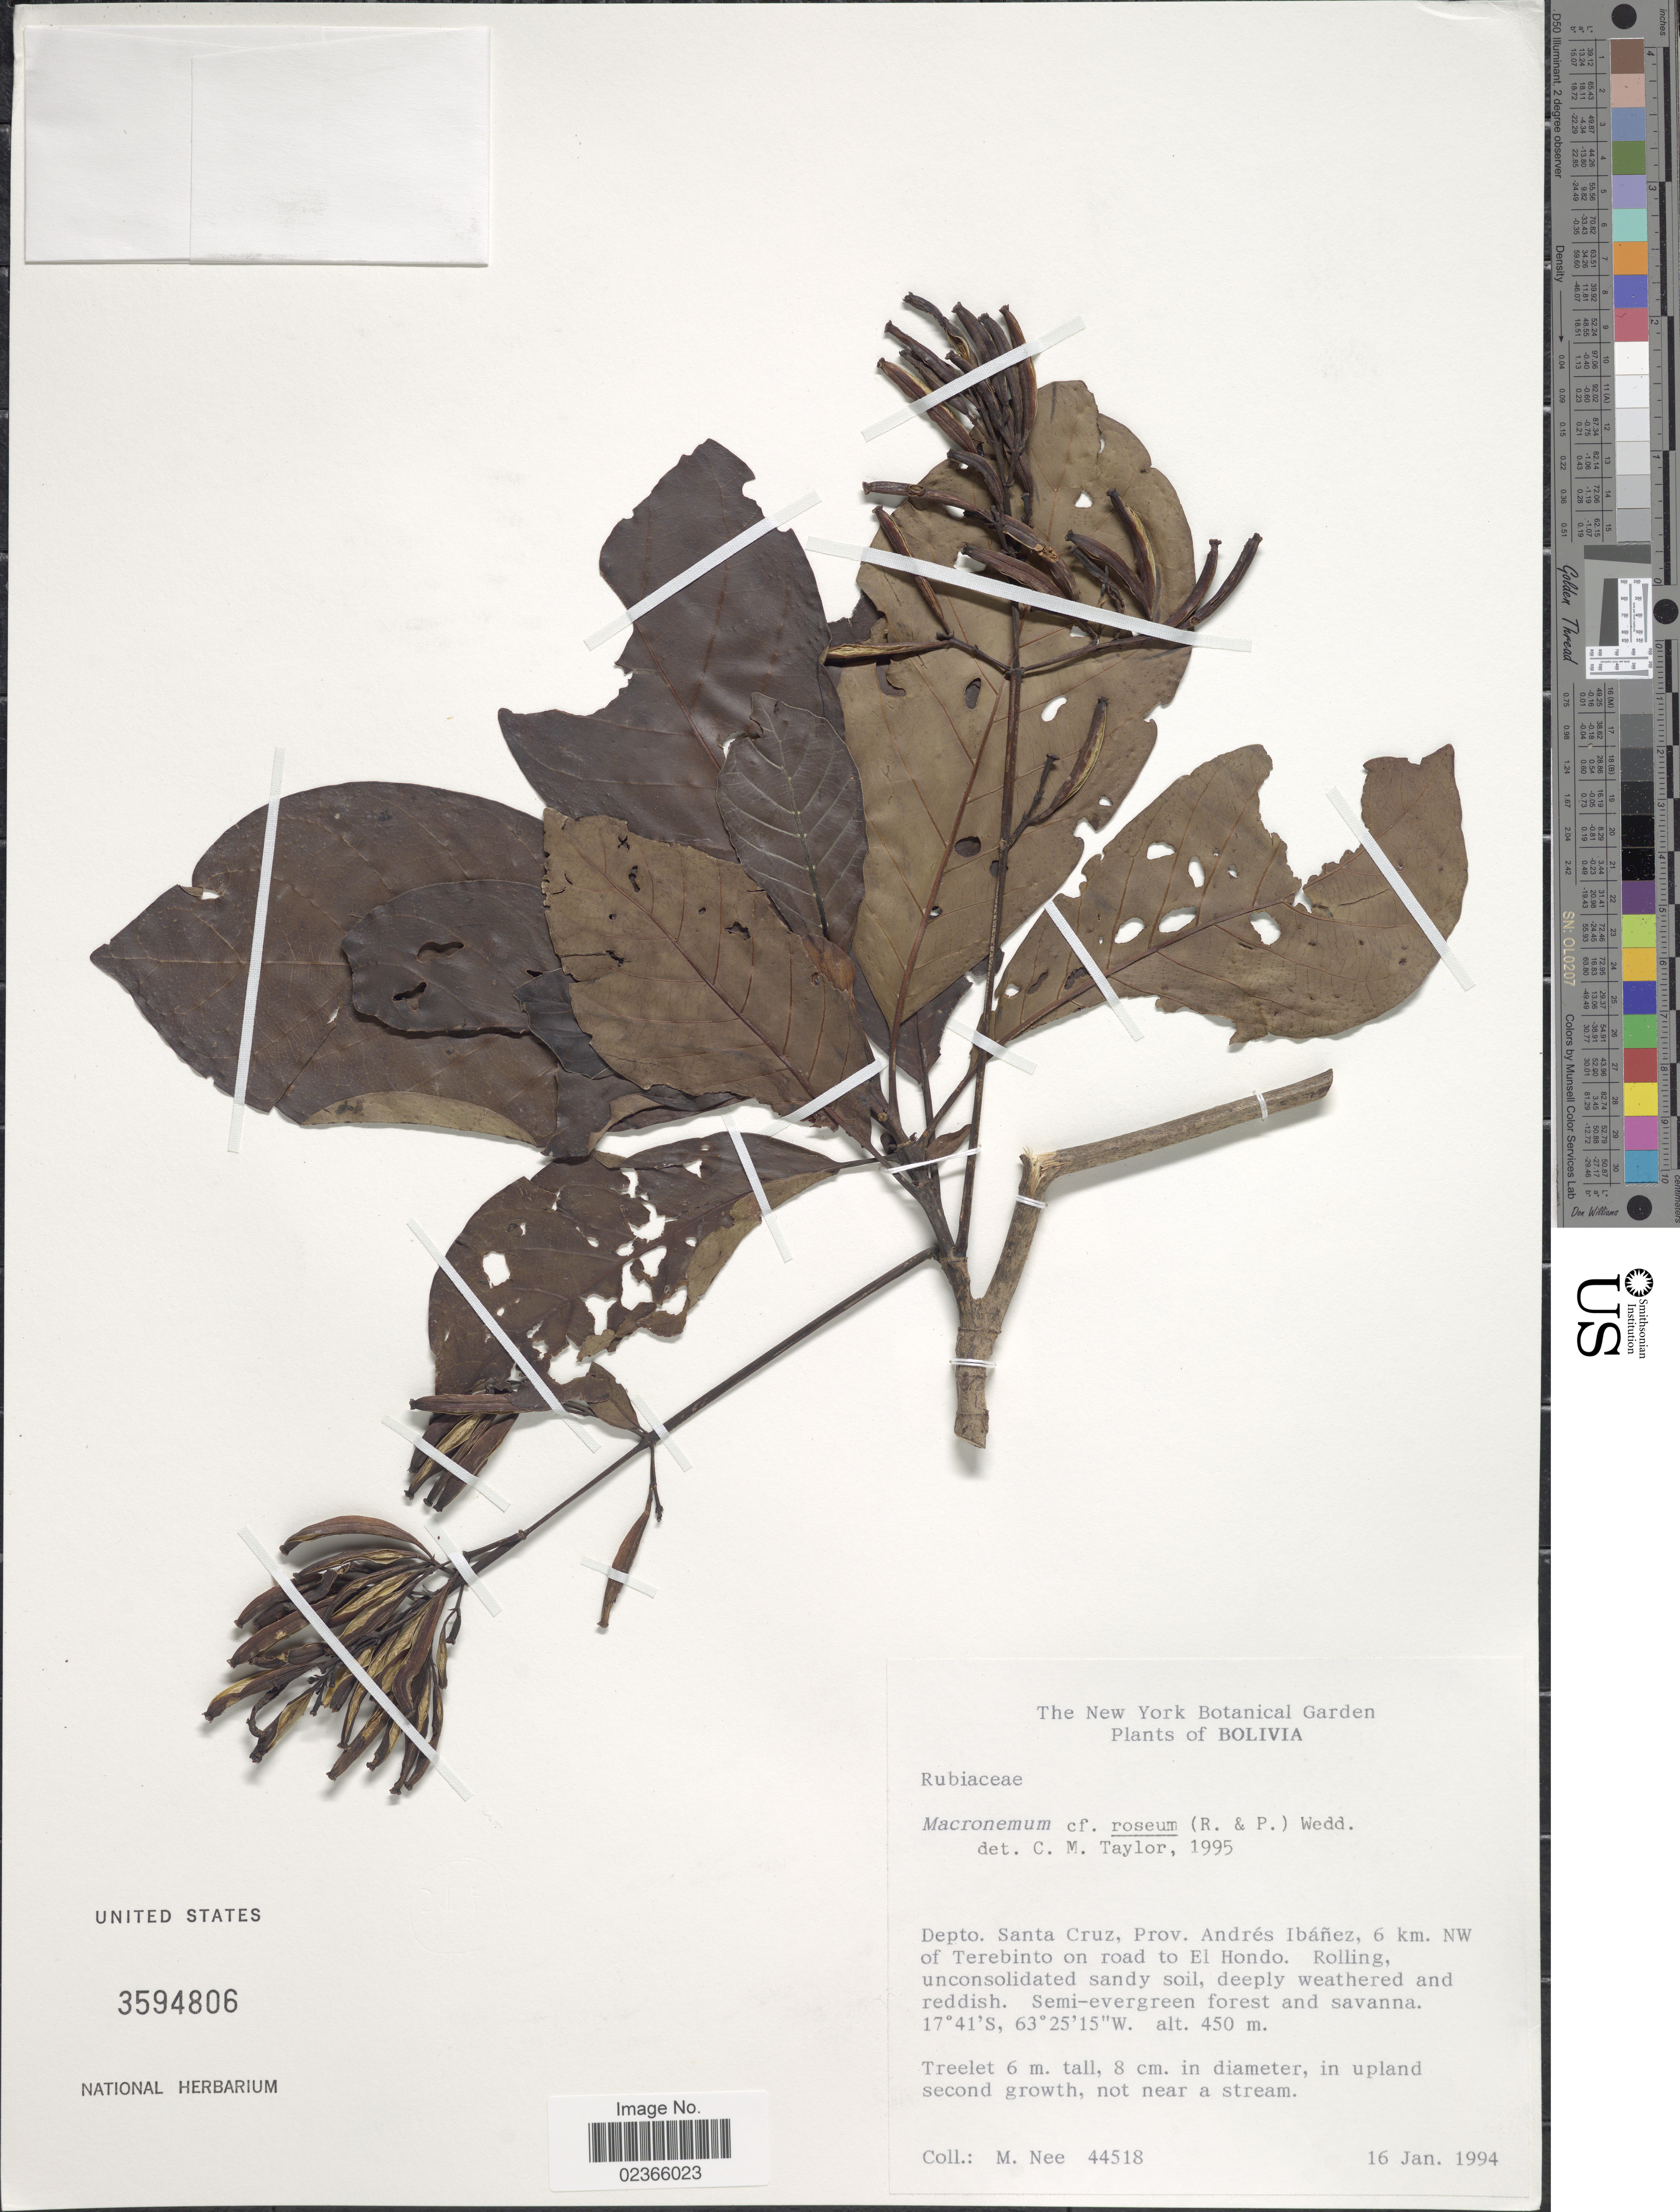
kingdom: Plantae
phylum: Tracheophyta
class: Magnoliopsida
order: Gentianales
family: Rubiaceae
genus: Macrocnemum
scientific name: Macrocnemum roseum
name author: Wedd.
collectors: M. Nee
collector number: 44518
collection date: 1994-01-16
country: Bolivia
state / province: Santa Cruz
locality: Bolivia. Depto. Santa Cruz, Prov. Andres Ibanez, 6 km NW of Terebinto on road to El Hondo.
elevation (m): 450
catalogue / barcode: US 3594806